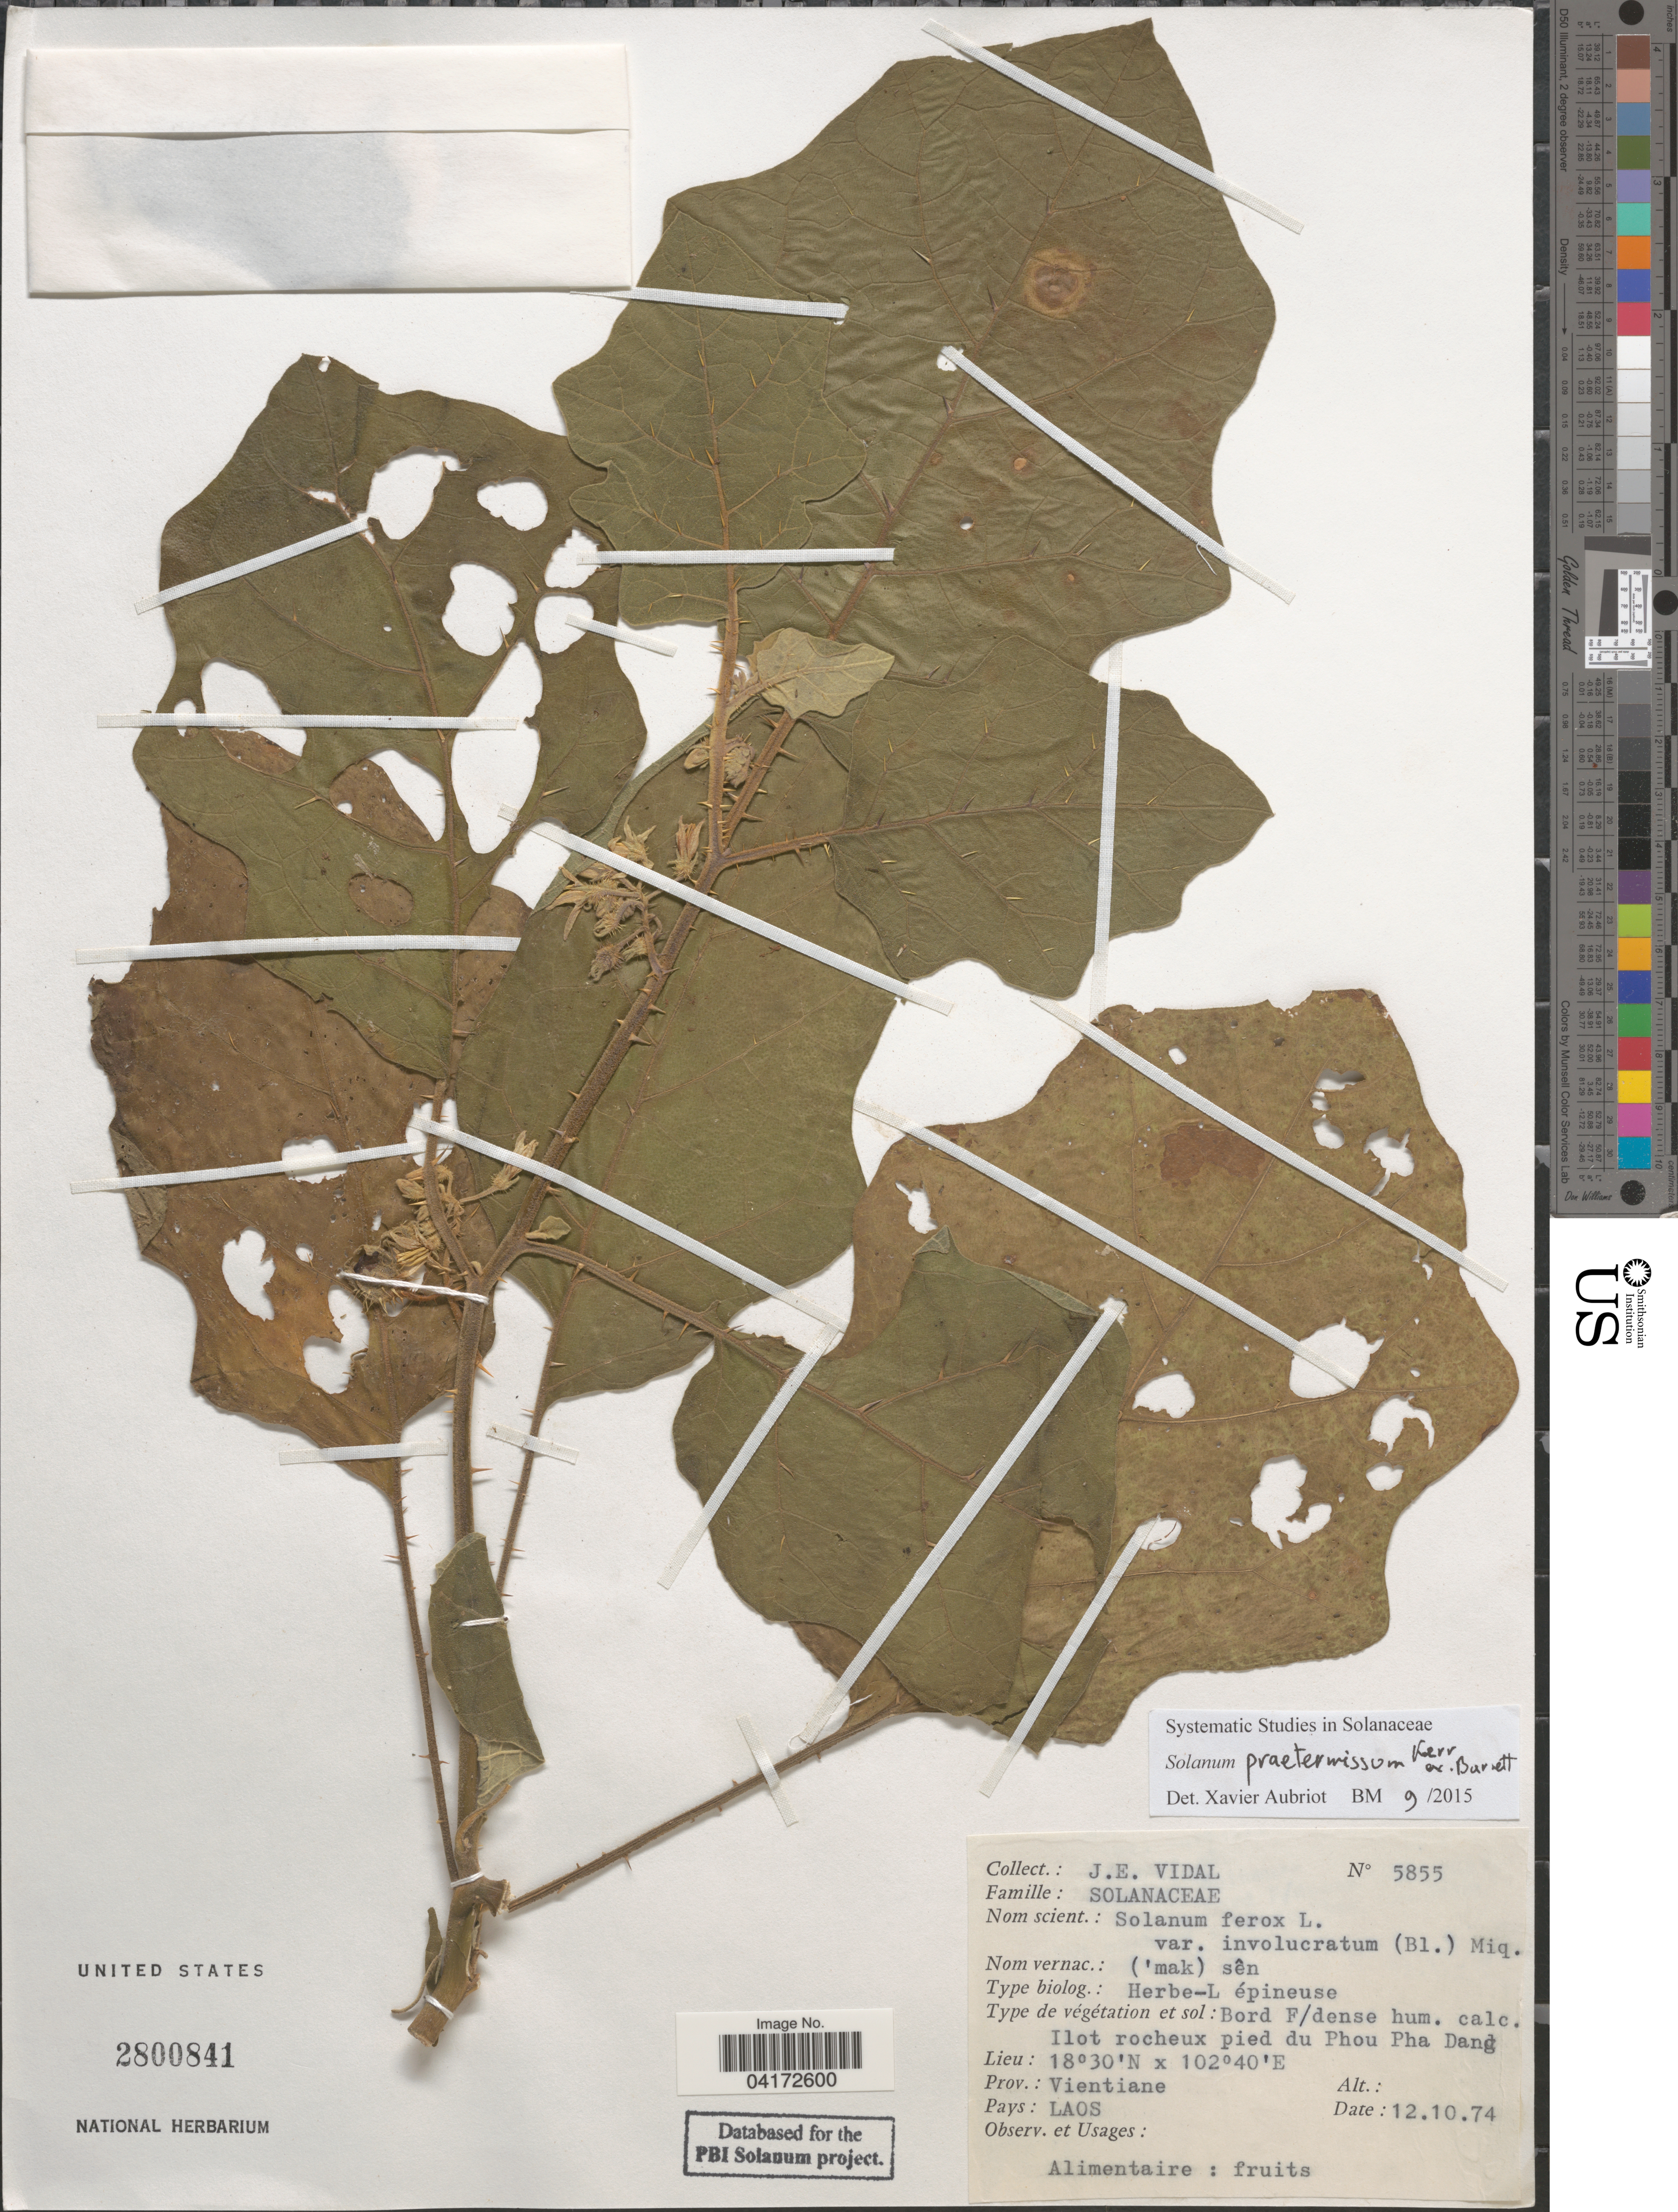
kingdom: Plantae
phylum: Tracheophyta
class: Magnoliopsida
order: Solanales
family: Solanaceae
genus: Solanum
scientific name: Solanum praetermissum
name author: Barnett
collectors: J. E. Vidal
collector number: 5855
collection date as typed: Transcribed d/m/y: 12/10/74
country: Laos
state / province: Viangchan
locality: Ilot rocheux pied du Phou Pha Dang. Prov.: Vientiane.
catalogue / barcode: US 2800841